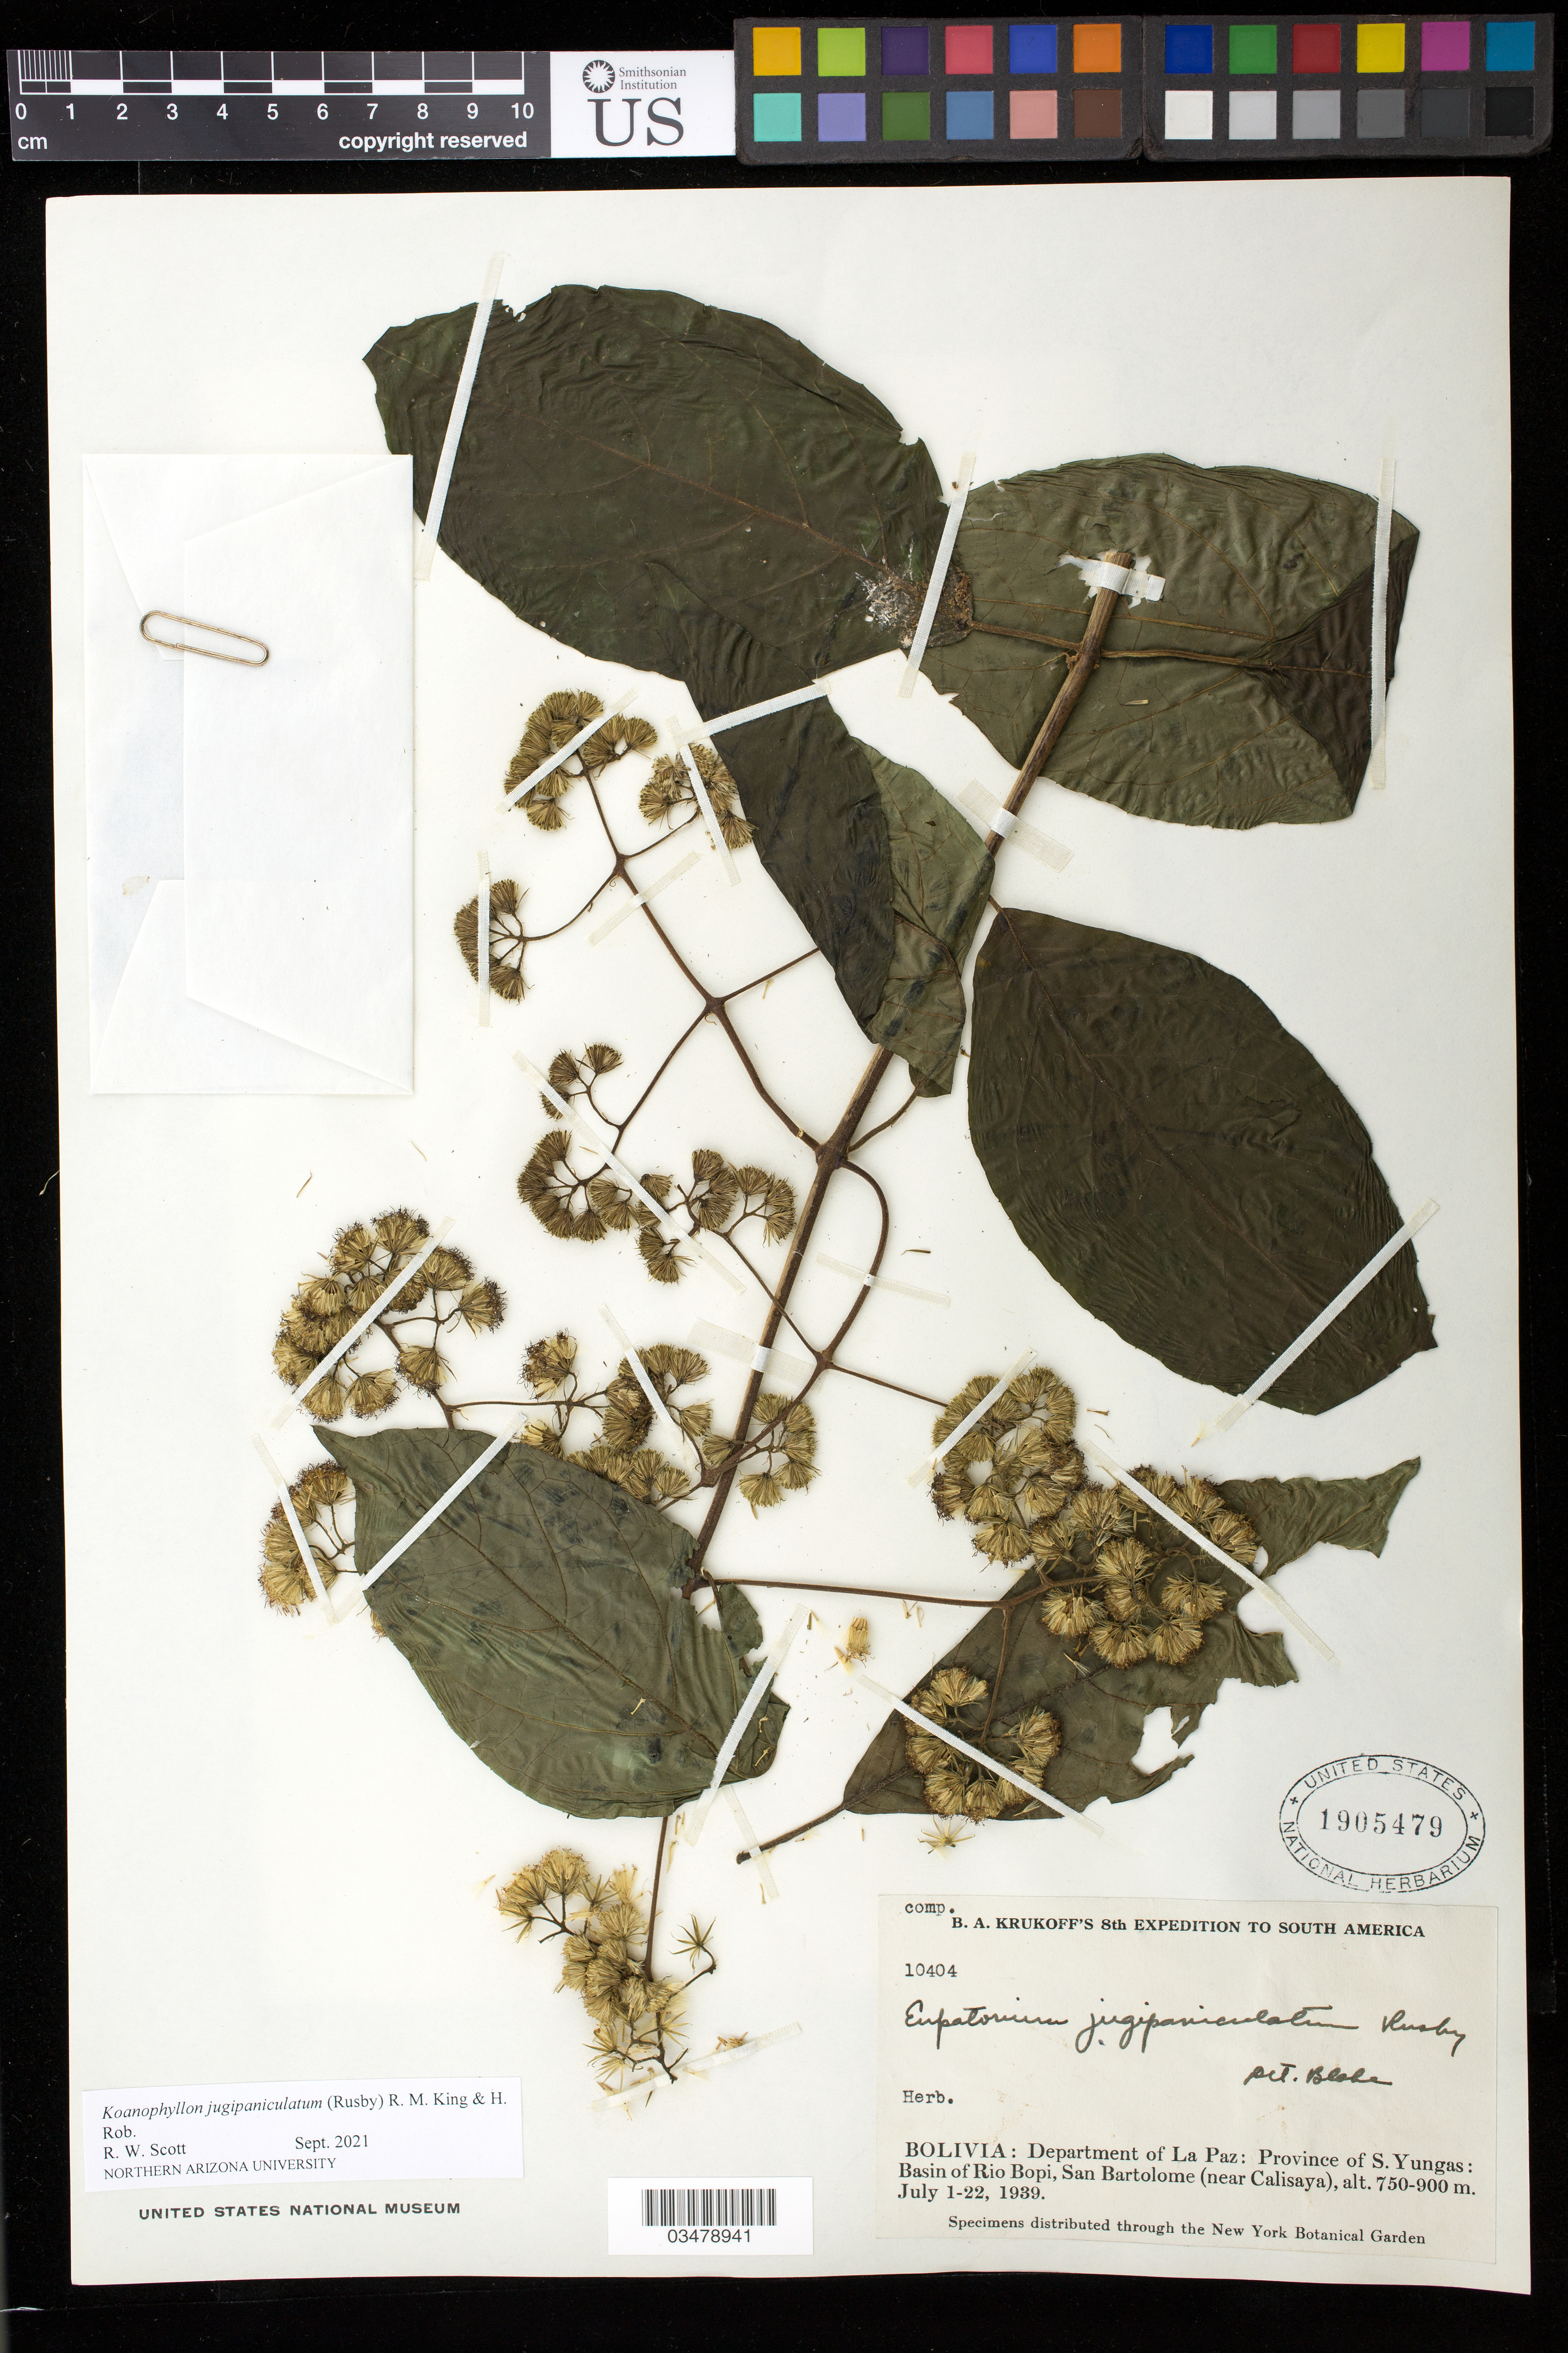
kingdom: Plantae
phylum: Tracheophyta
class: Magnoliopsida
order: Asterales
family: Asteraceae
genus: Koanophyllon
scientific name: Koanophyllon jugipaniculatum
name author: (Rusby) R.M. King & H. Rob.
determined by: Scott, R. W.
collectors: B. A. Krukoff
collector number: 10404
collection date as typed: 01 Jul 1939 to 22 Jul 1939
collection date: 1939-07-01/1939-07-22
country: Bolivia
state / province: La Paz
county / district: Sud Yungas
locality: S. Yungas, Rio Bopi, San Bartolome, near Calisaya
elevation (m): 750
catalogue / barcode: US 1905479